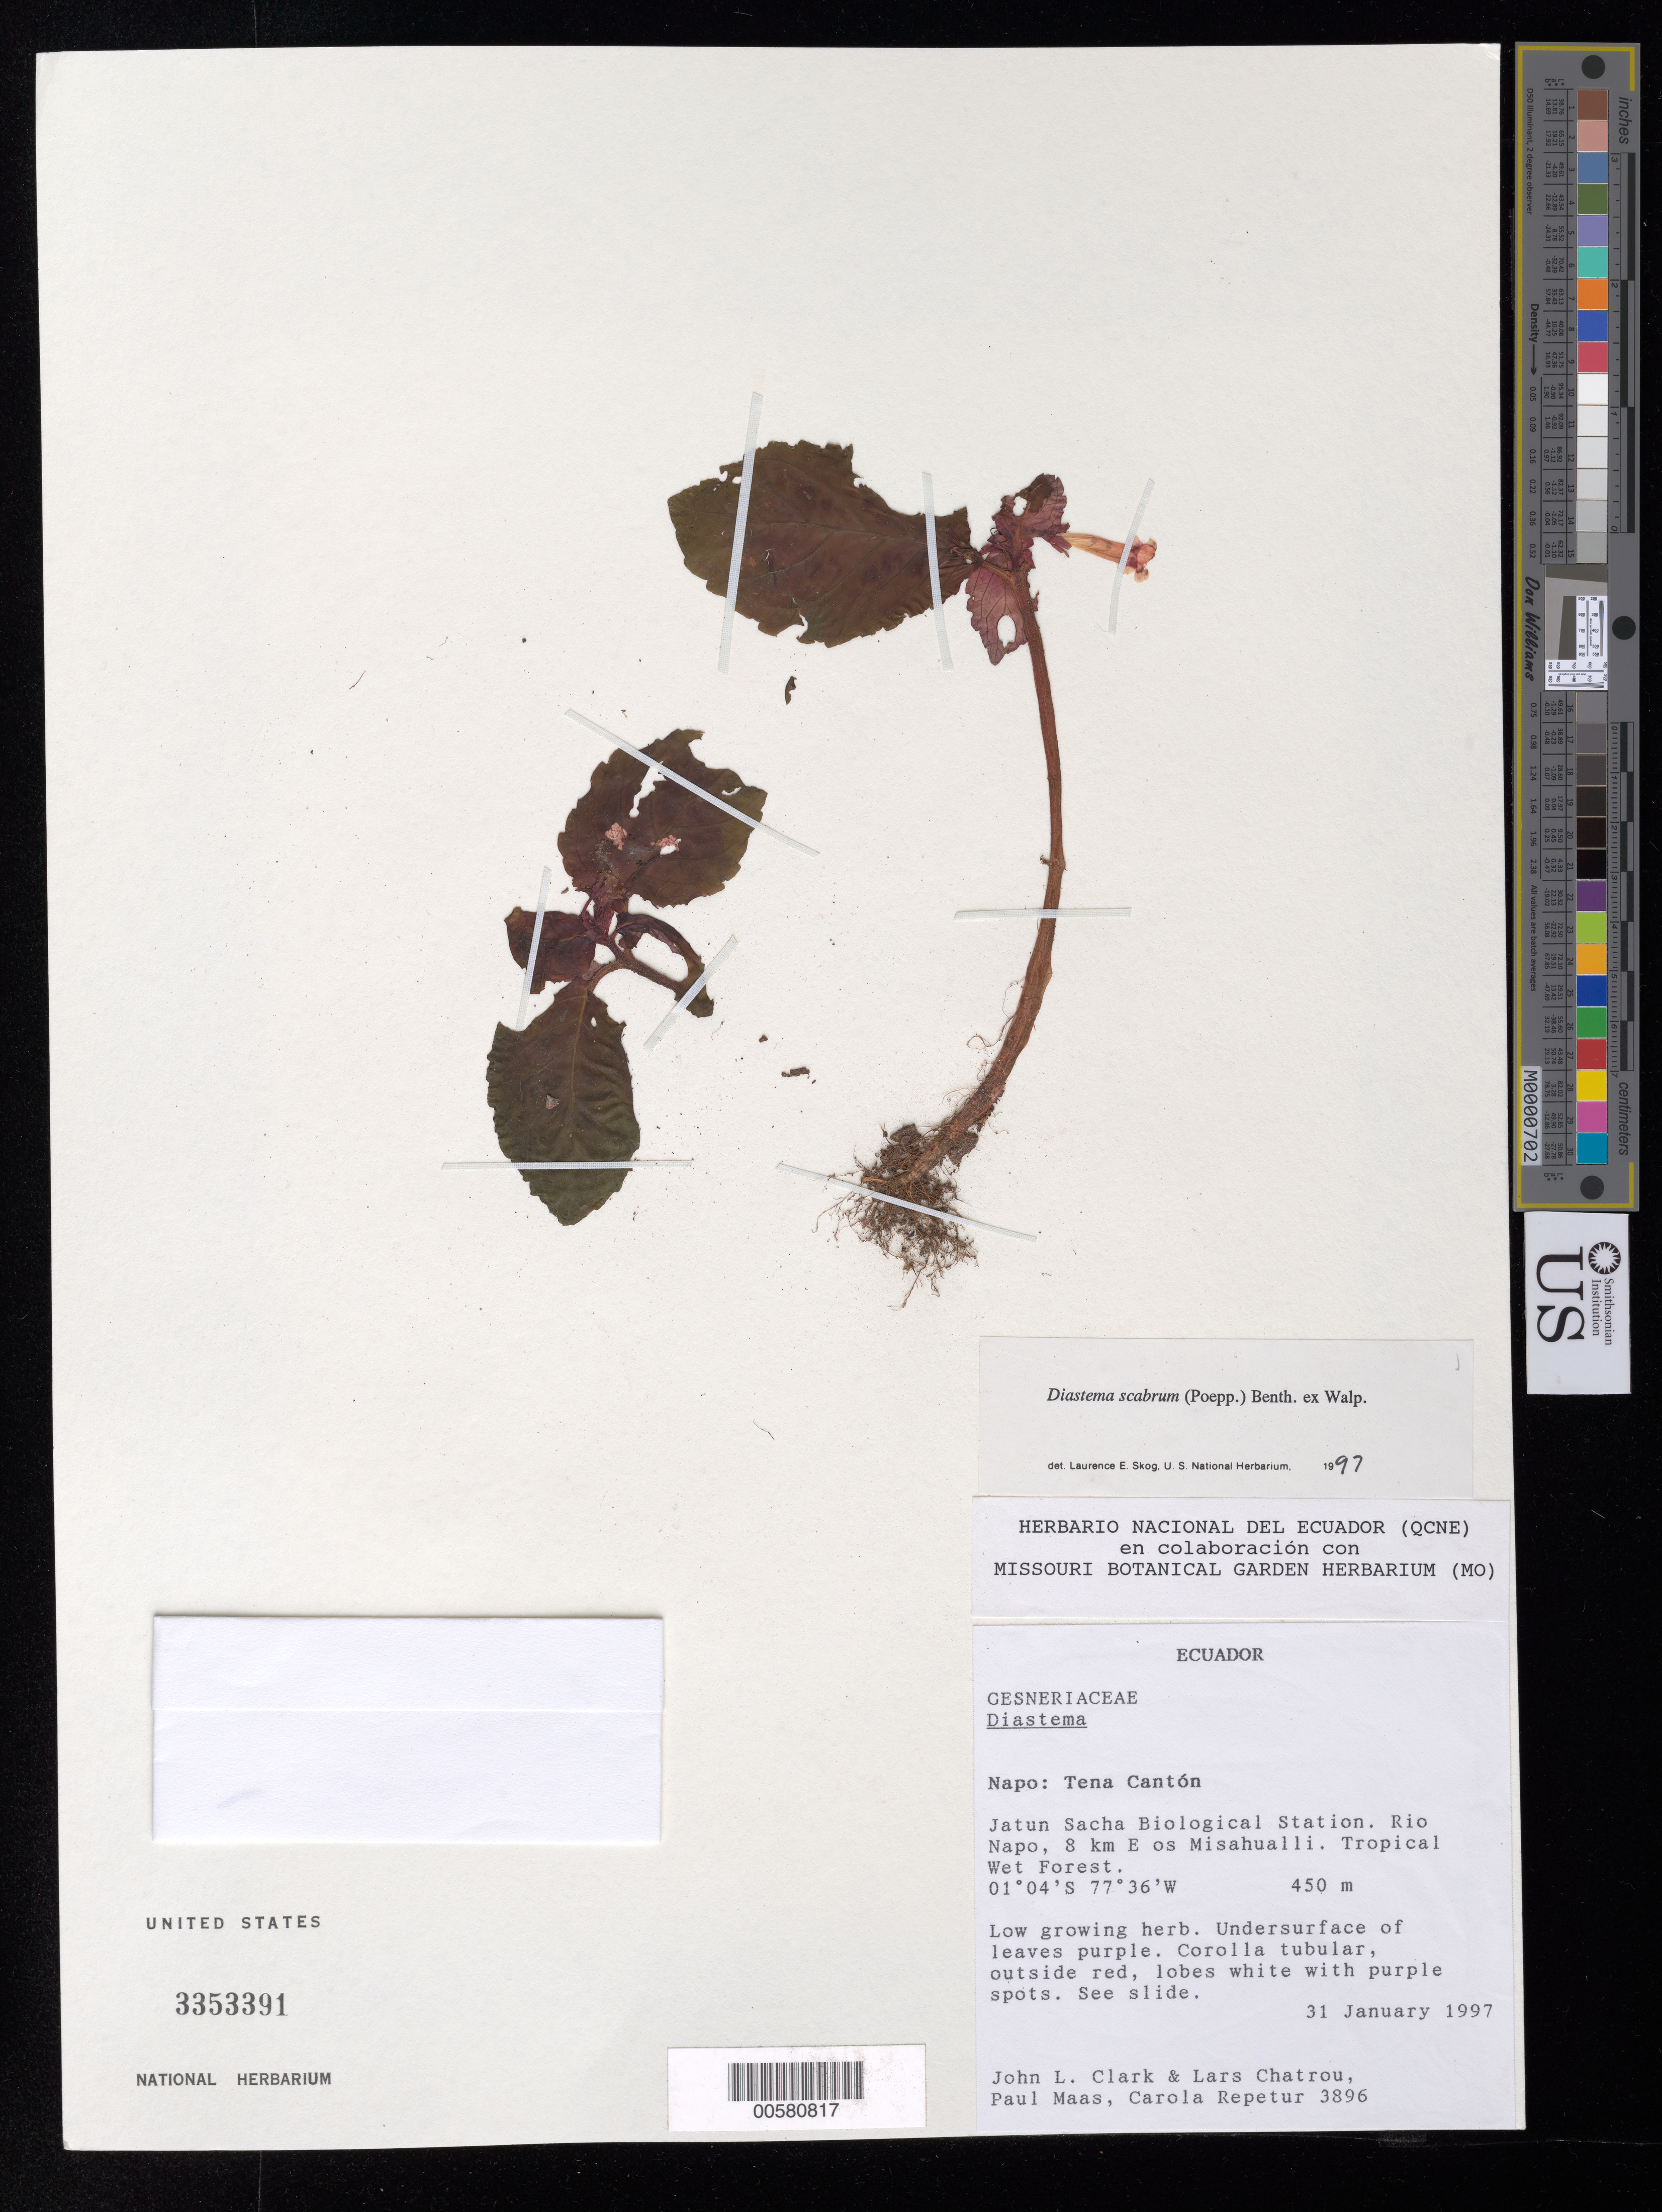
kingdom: Plantae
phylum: Tracheophyta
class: Magnoliopsida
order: Lamiales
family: Gesneriaceae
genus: Diastema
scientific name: Diastema scabrum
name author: (Poepp.) Benth. ex Walp.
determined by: Skog, Laurence E.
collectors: J. L. Clark, L. W. Chatrou, P. Maas & C. Repetur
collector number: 3896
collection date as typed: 31 Jan 1997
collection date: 1997-01-31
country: Ecuador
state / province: Napo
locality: Tena Cantón. Jatun Sacha Biological Station, Rio Napo, 8 km E of Misahualli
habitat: Tropical wet forest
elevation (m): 450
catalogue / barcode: US 3353391